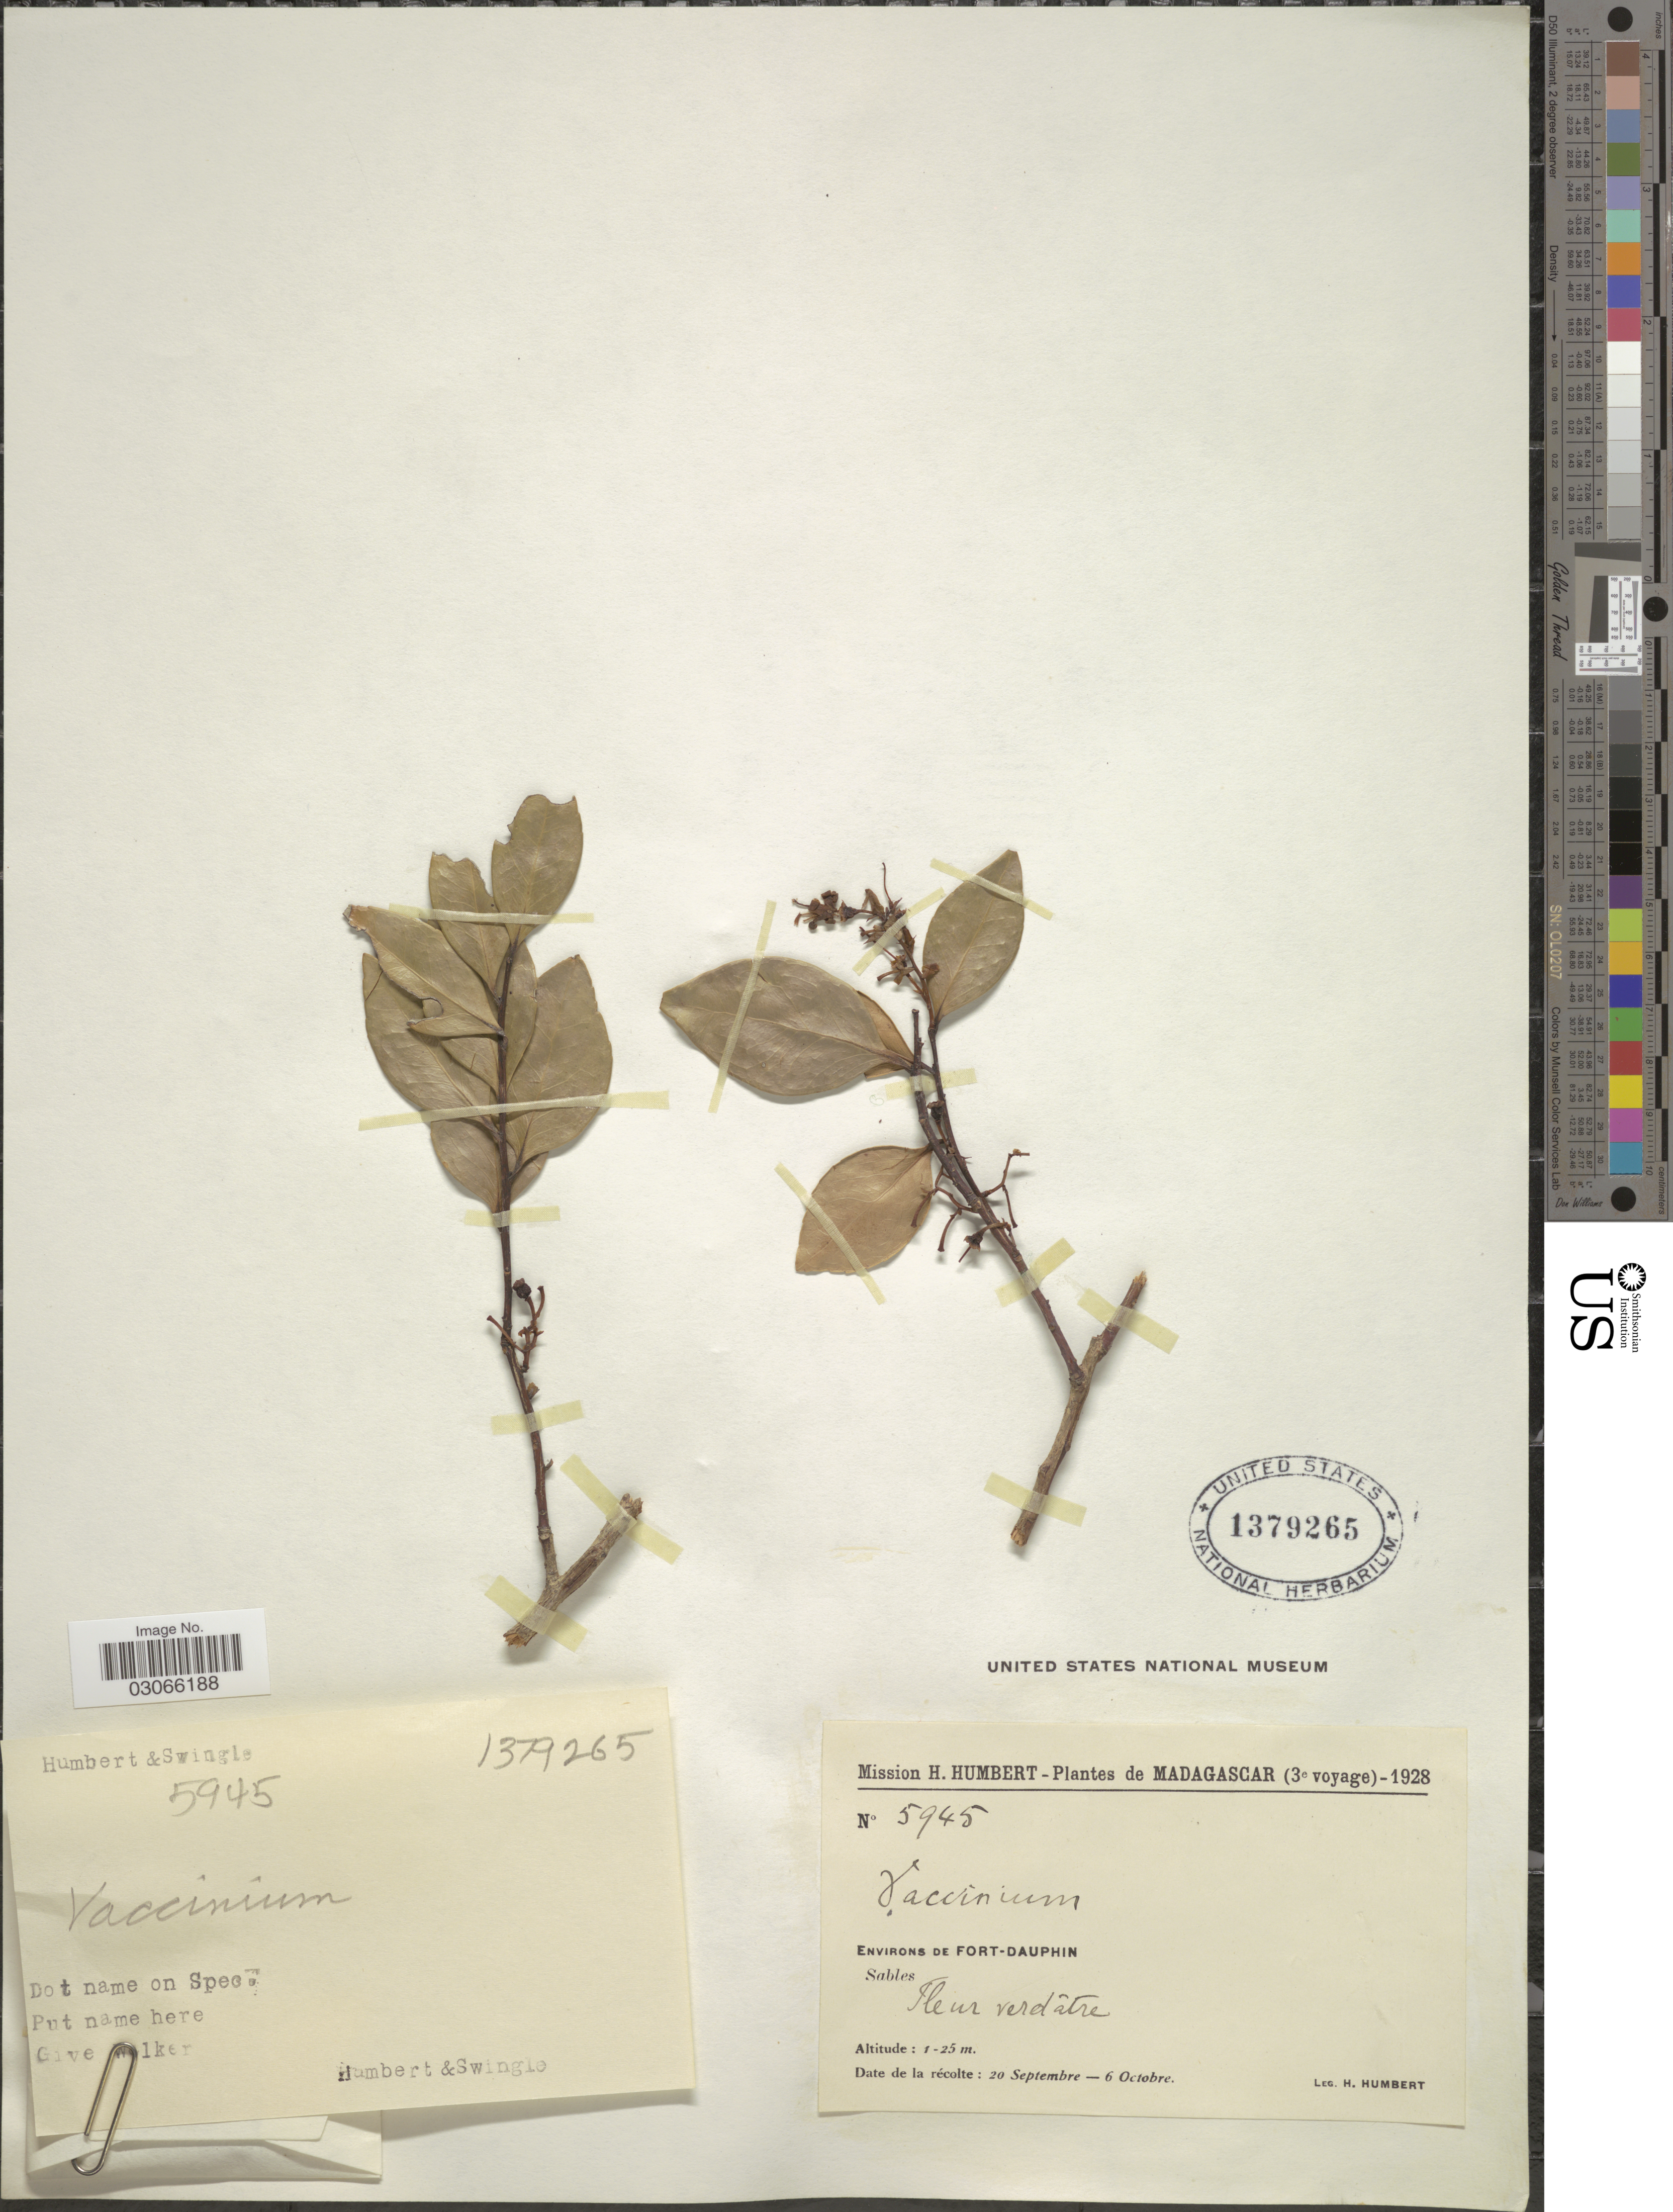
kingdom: Plantae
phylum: Tracheophyta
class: Magnoliopsida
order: Ericales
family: Ericaceae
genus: Vaccinium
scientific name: Vaccinium sp.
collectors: H. Humbert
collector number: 5945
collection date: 1928-09-20/1928-10-06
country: Madagascar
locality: Environs de Fort-Dauphin.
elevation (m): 1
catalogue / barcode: US 1379265